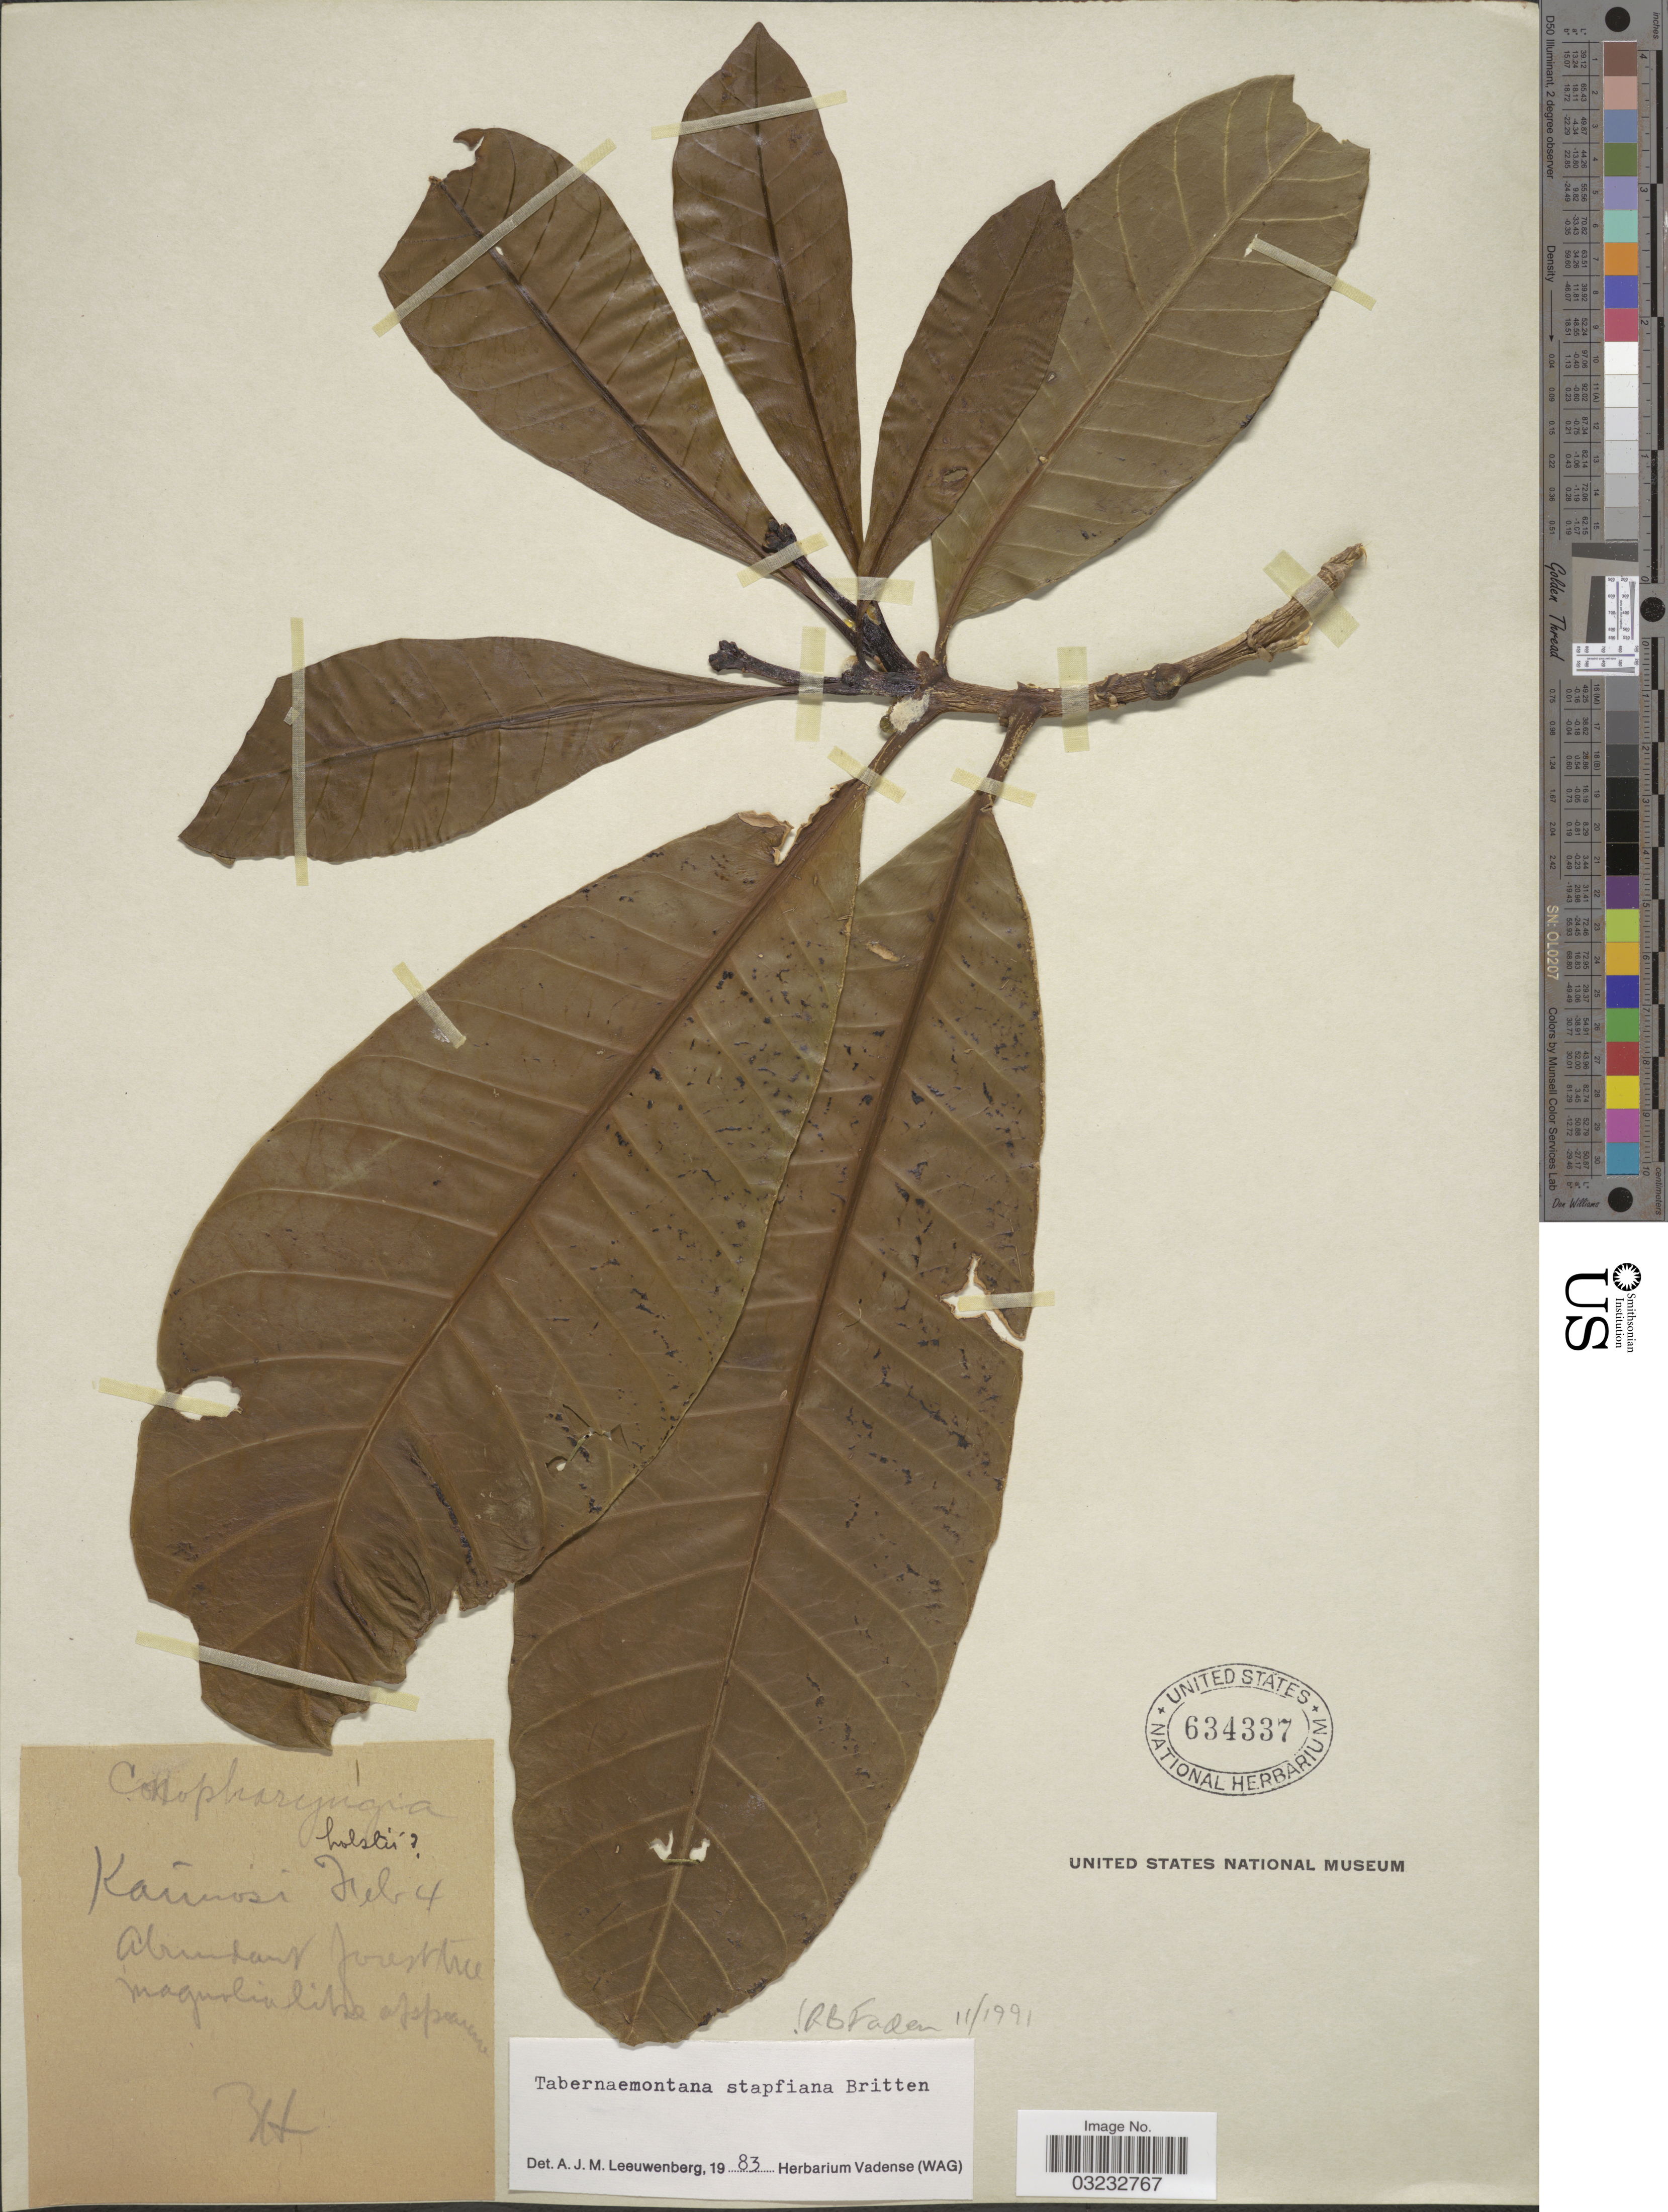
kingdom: Plantae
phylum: Tracheophyta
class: Magnoliopsida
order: Gentianales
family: Apocynaceae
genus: Tabernaemontana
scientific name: Tabernaemontana stapfiana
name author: Britten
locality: Karinosi [interpreted].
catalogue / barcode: US 634337